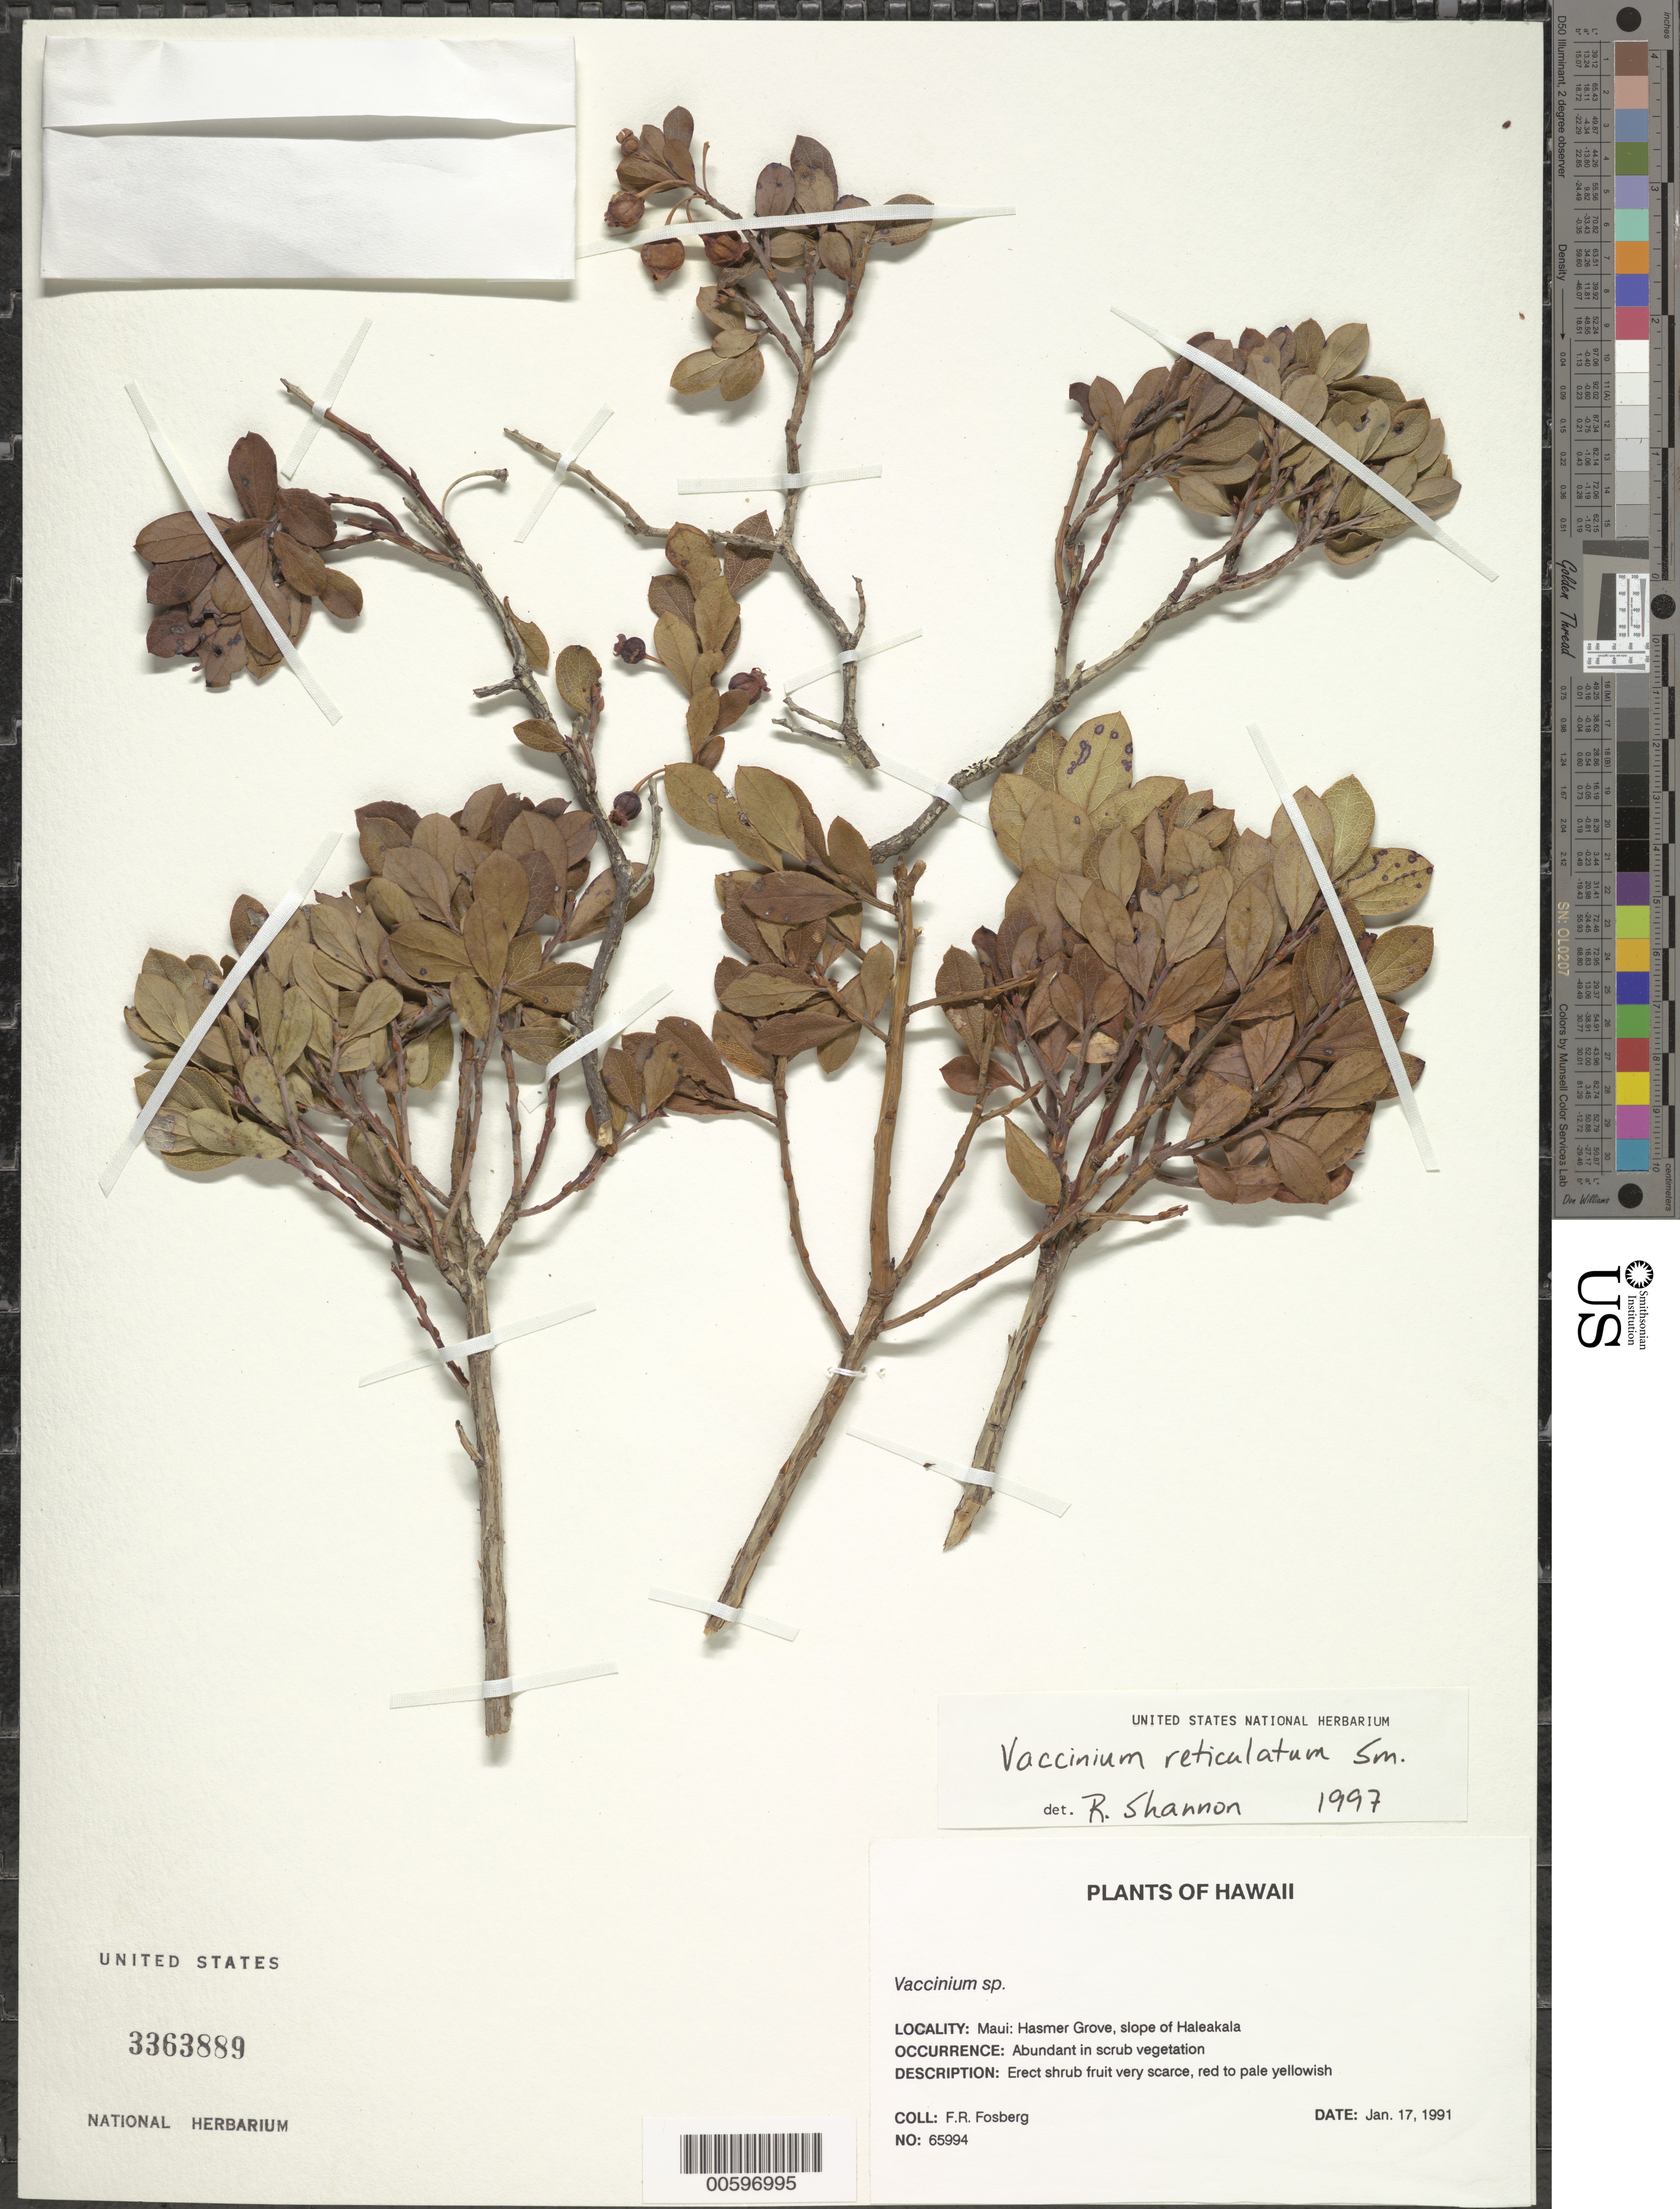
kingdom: Plantae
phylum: Tracheophyta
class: Magnoliopsida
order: Ericales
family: Ericaceae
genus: Vaccinium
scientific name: Vaccinium reticulatum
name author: Sm.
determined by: Shannon, R.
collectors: F. R. Fosberg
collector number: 65994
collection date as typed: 17 Jan 1991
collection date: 1991-01-17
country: United States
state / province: Hawaii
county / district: Maui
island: Maui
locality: Hasmer Grove, slope of Haleakala.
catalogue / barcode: US 3363889